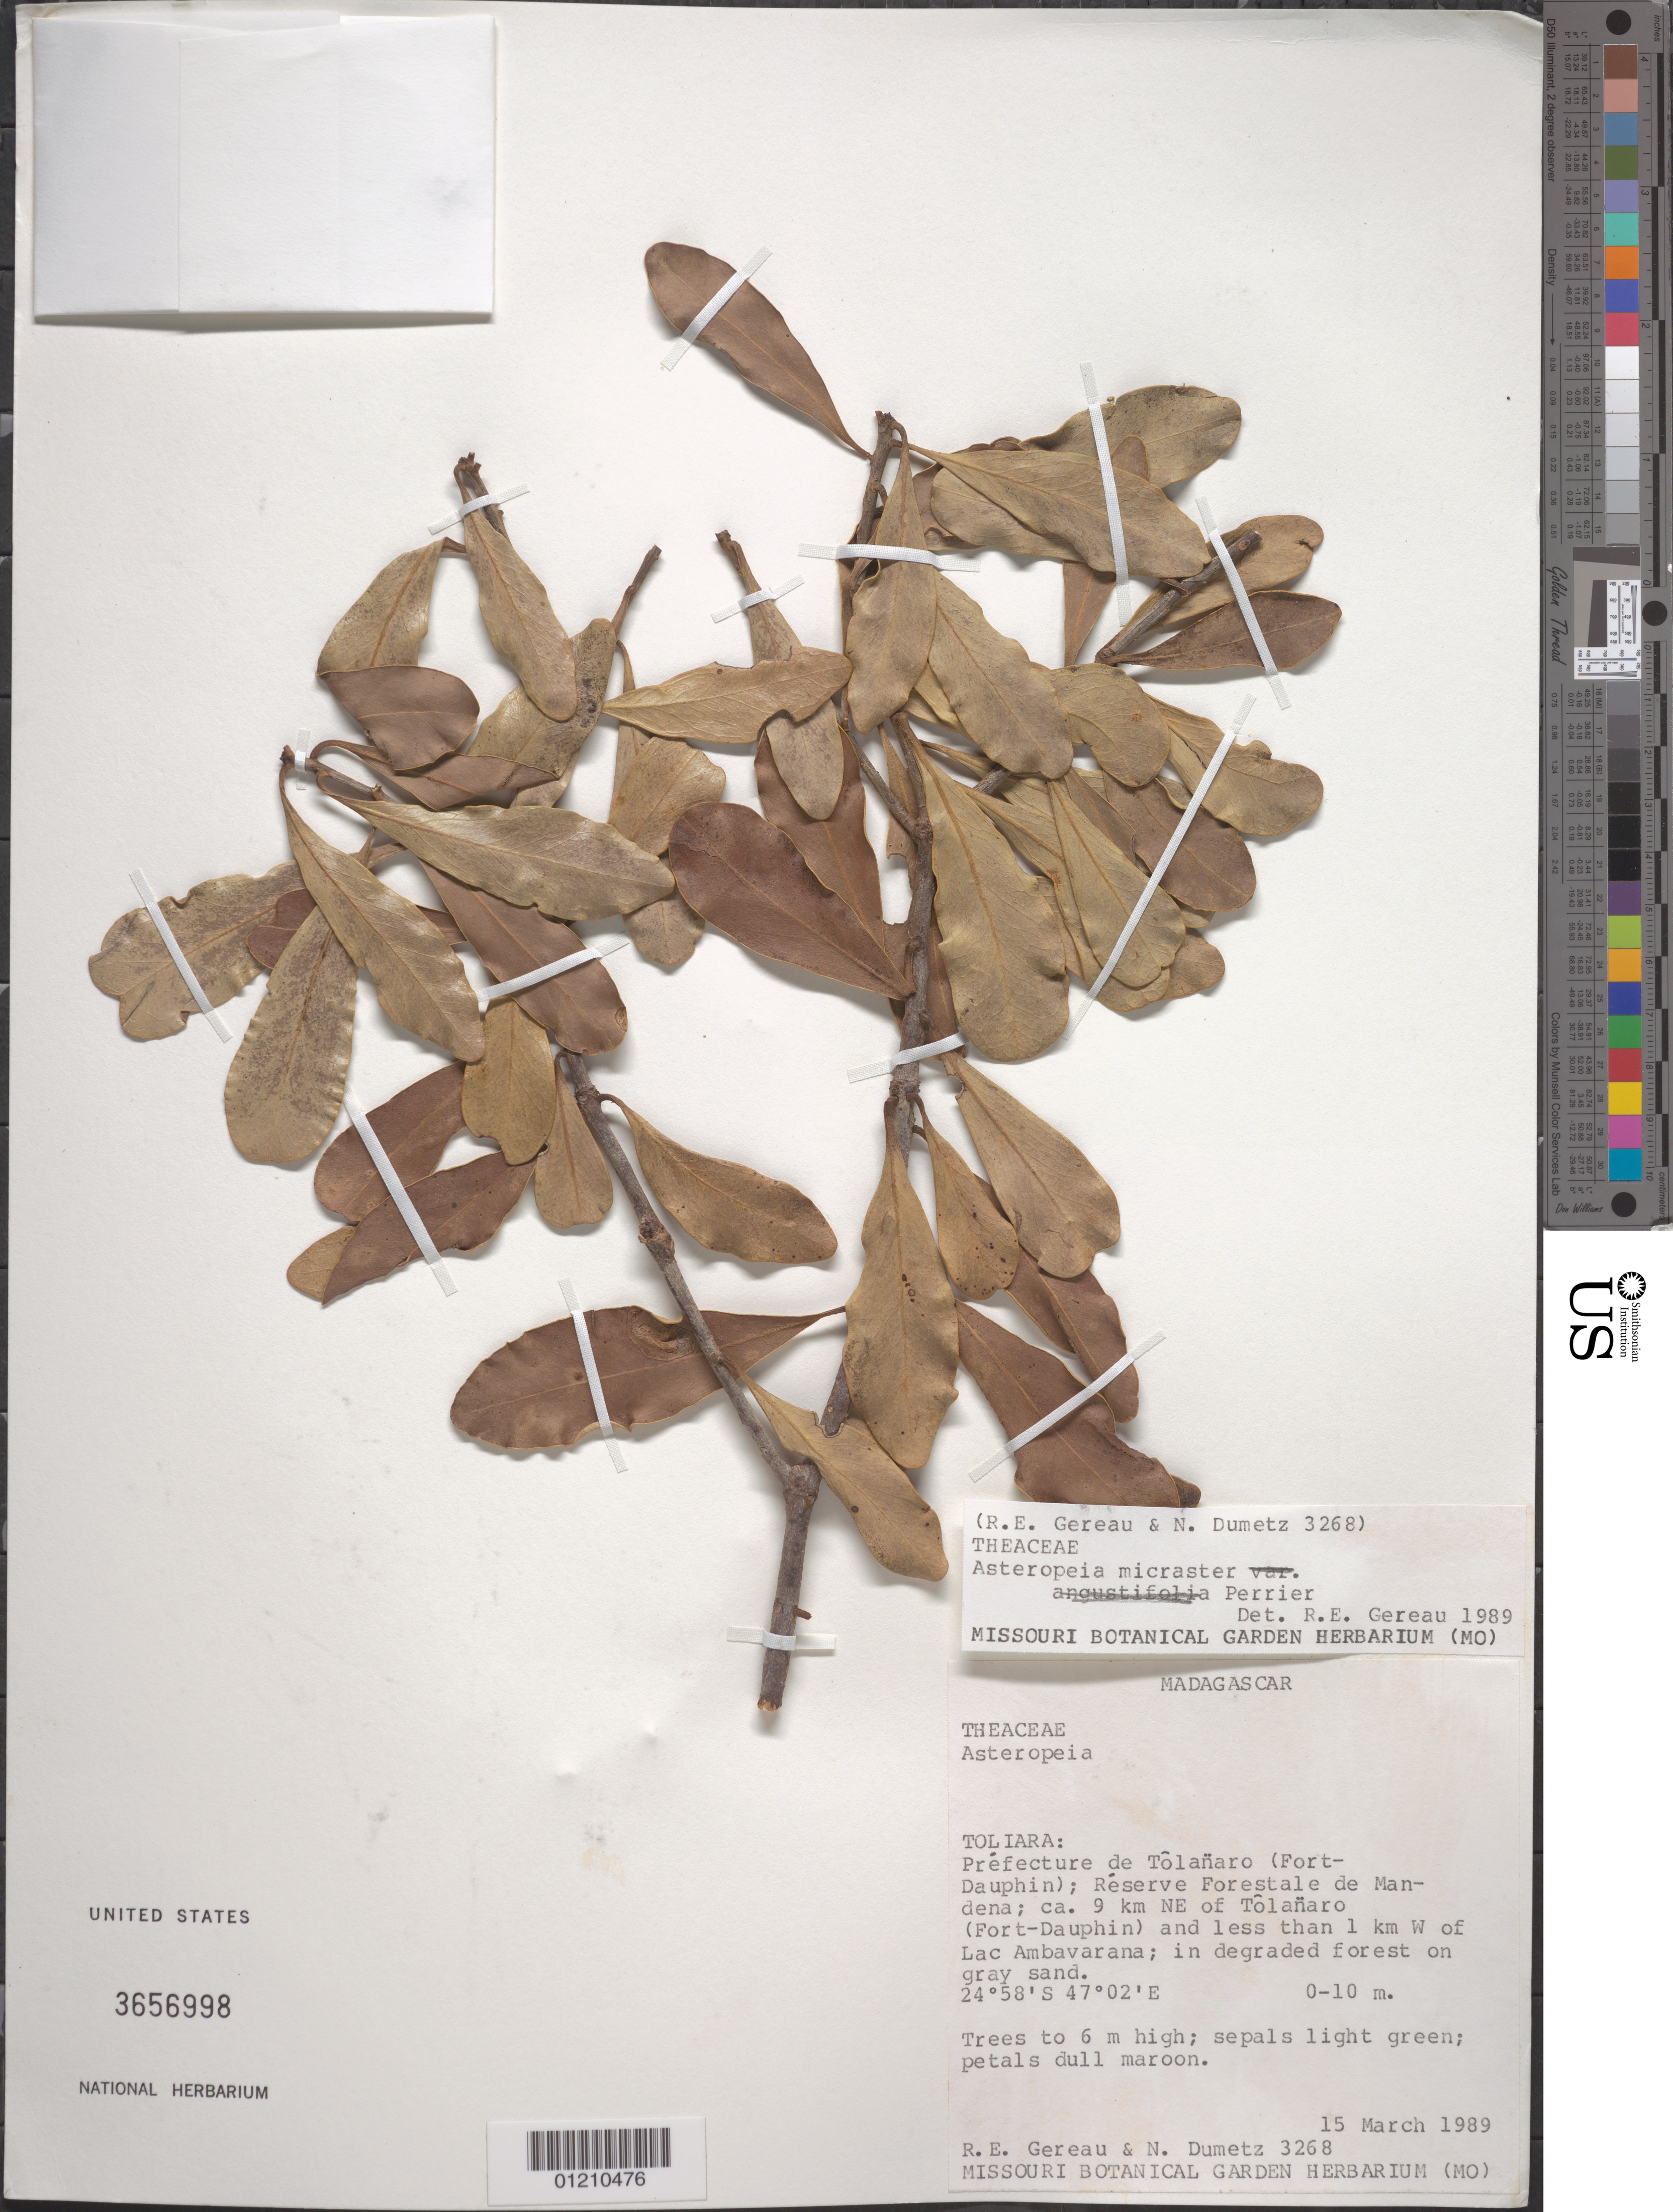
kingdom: Plantae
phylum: Tracheophyta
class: Magnoliopsida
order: Caryophyllales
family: Asteropeiaceae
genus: Asteropeia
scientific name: Asteropeia micraster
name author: Hallier f.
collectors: R. E. Gereau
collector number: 3268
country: Madagascar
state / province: Anosy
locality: Prefecture de Tolanaro, Fort Dauphin, Reserve forestal de Mandena, NE of Tolanaro W of Lac Ambavarana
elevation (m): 0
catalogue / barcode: US 3656998